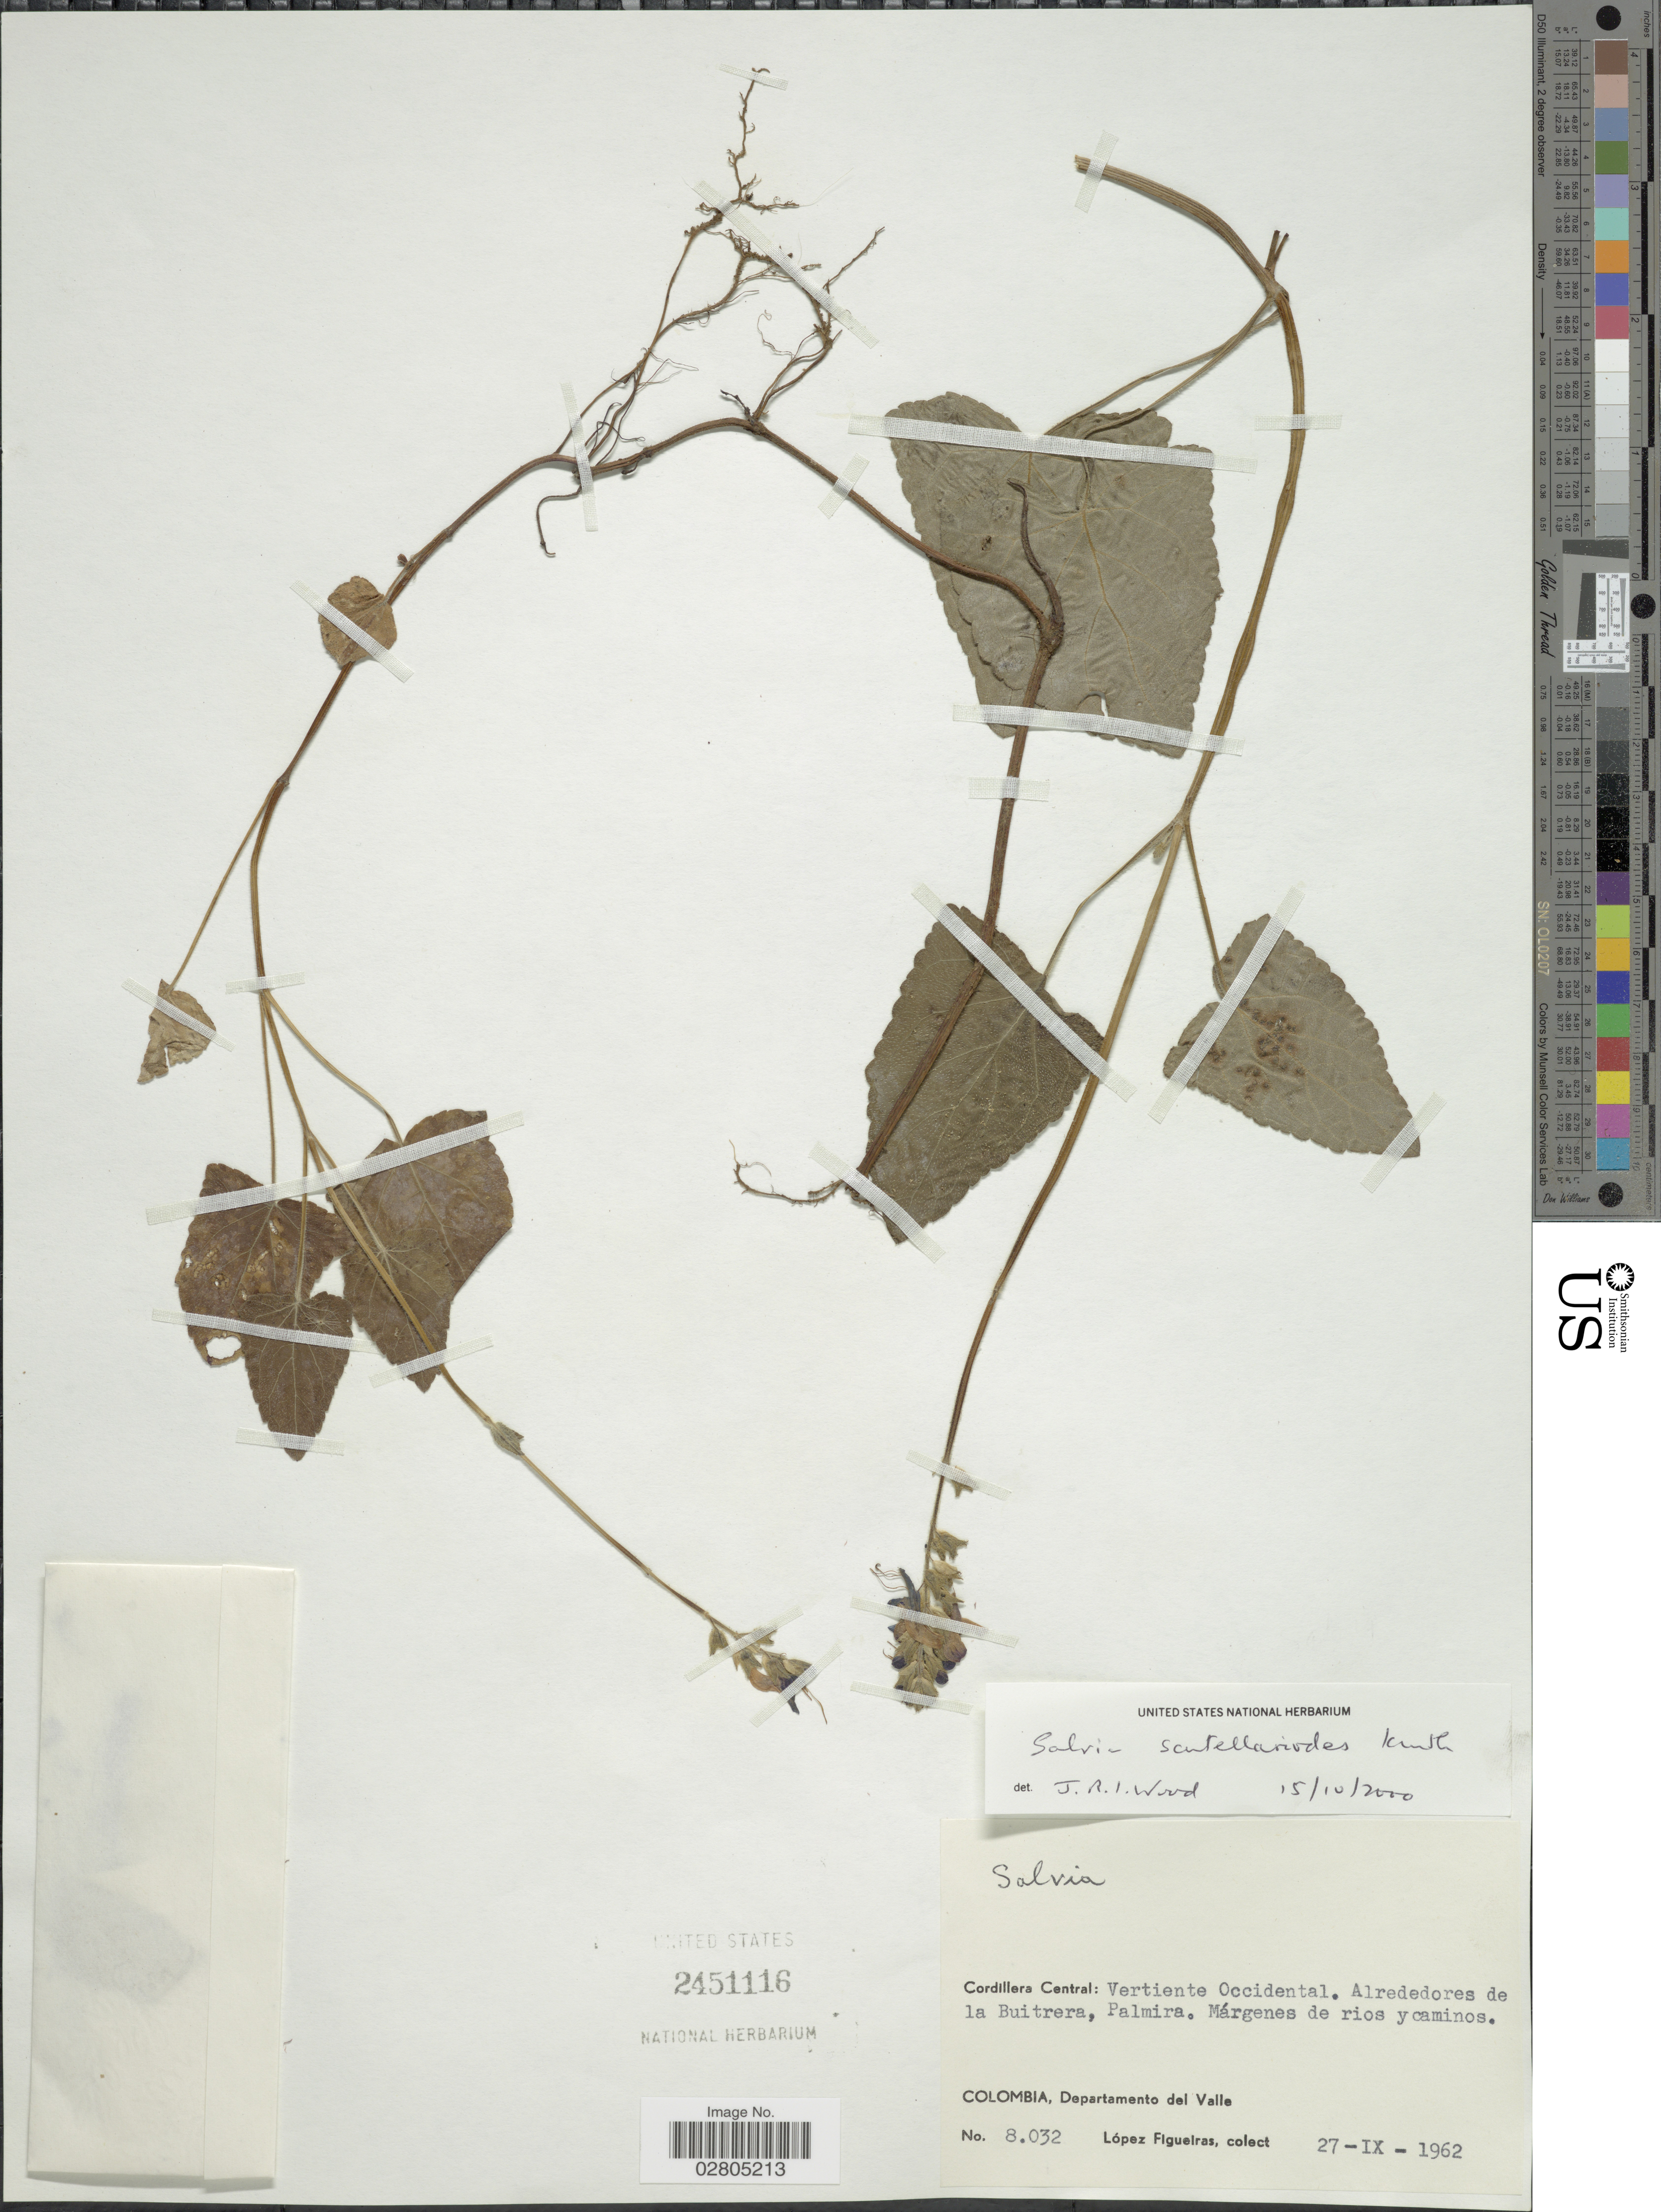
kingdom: Plantae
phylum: Tracheophyta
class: Magnoliopsida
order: Lamiales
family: Lamiaceae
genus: Salvia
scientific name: Salvia scutellarioides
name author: Kunth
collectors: M. López Figueiras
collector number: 8032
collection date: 1962-09-27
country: Colombia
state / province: Valle del Cauca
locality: Cordillera Central, Vertiente Occidental, Alrededores de la Buitrera, Palmira, Departamento del Valle.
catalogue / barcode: US 2451116